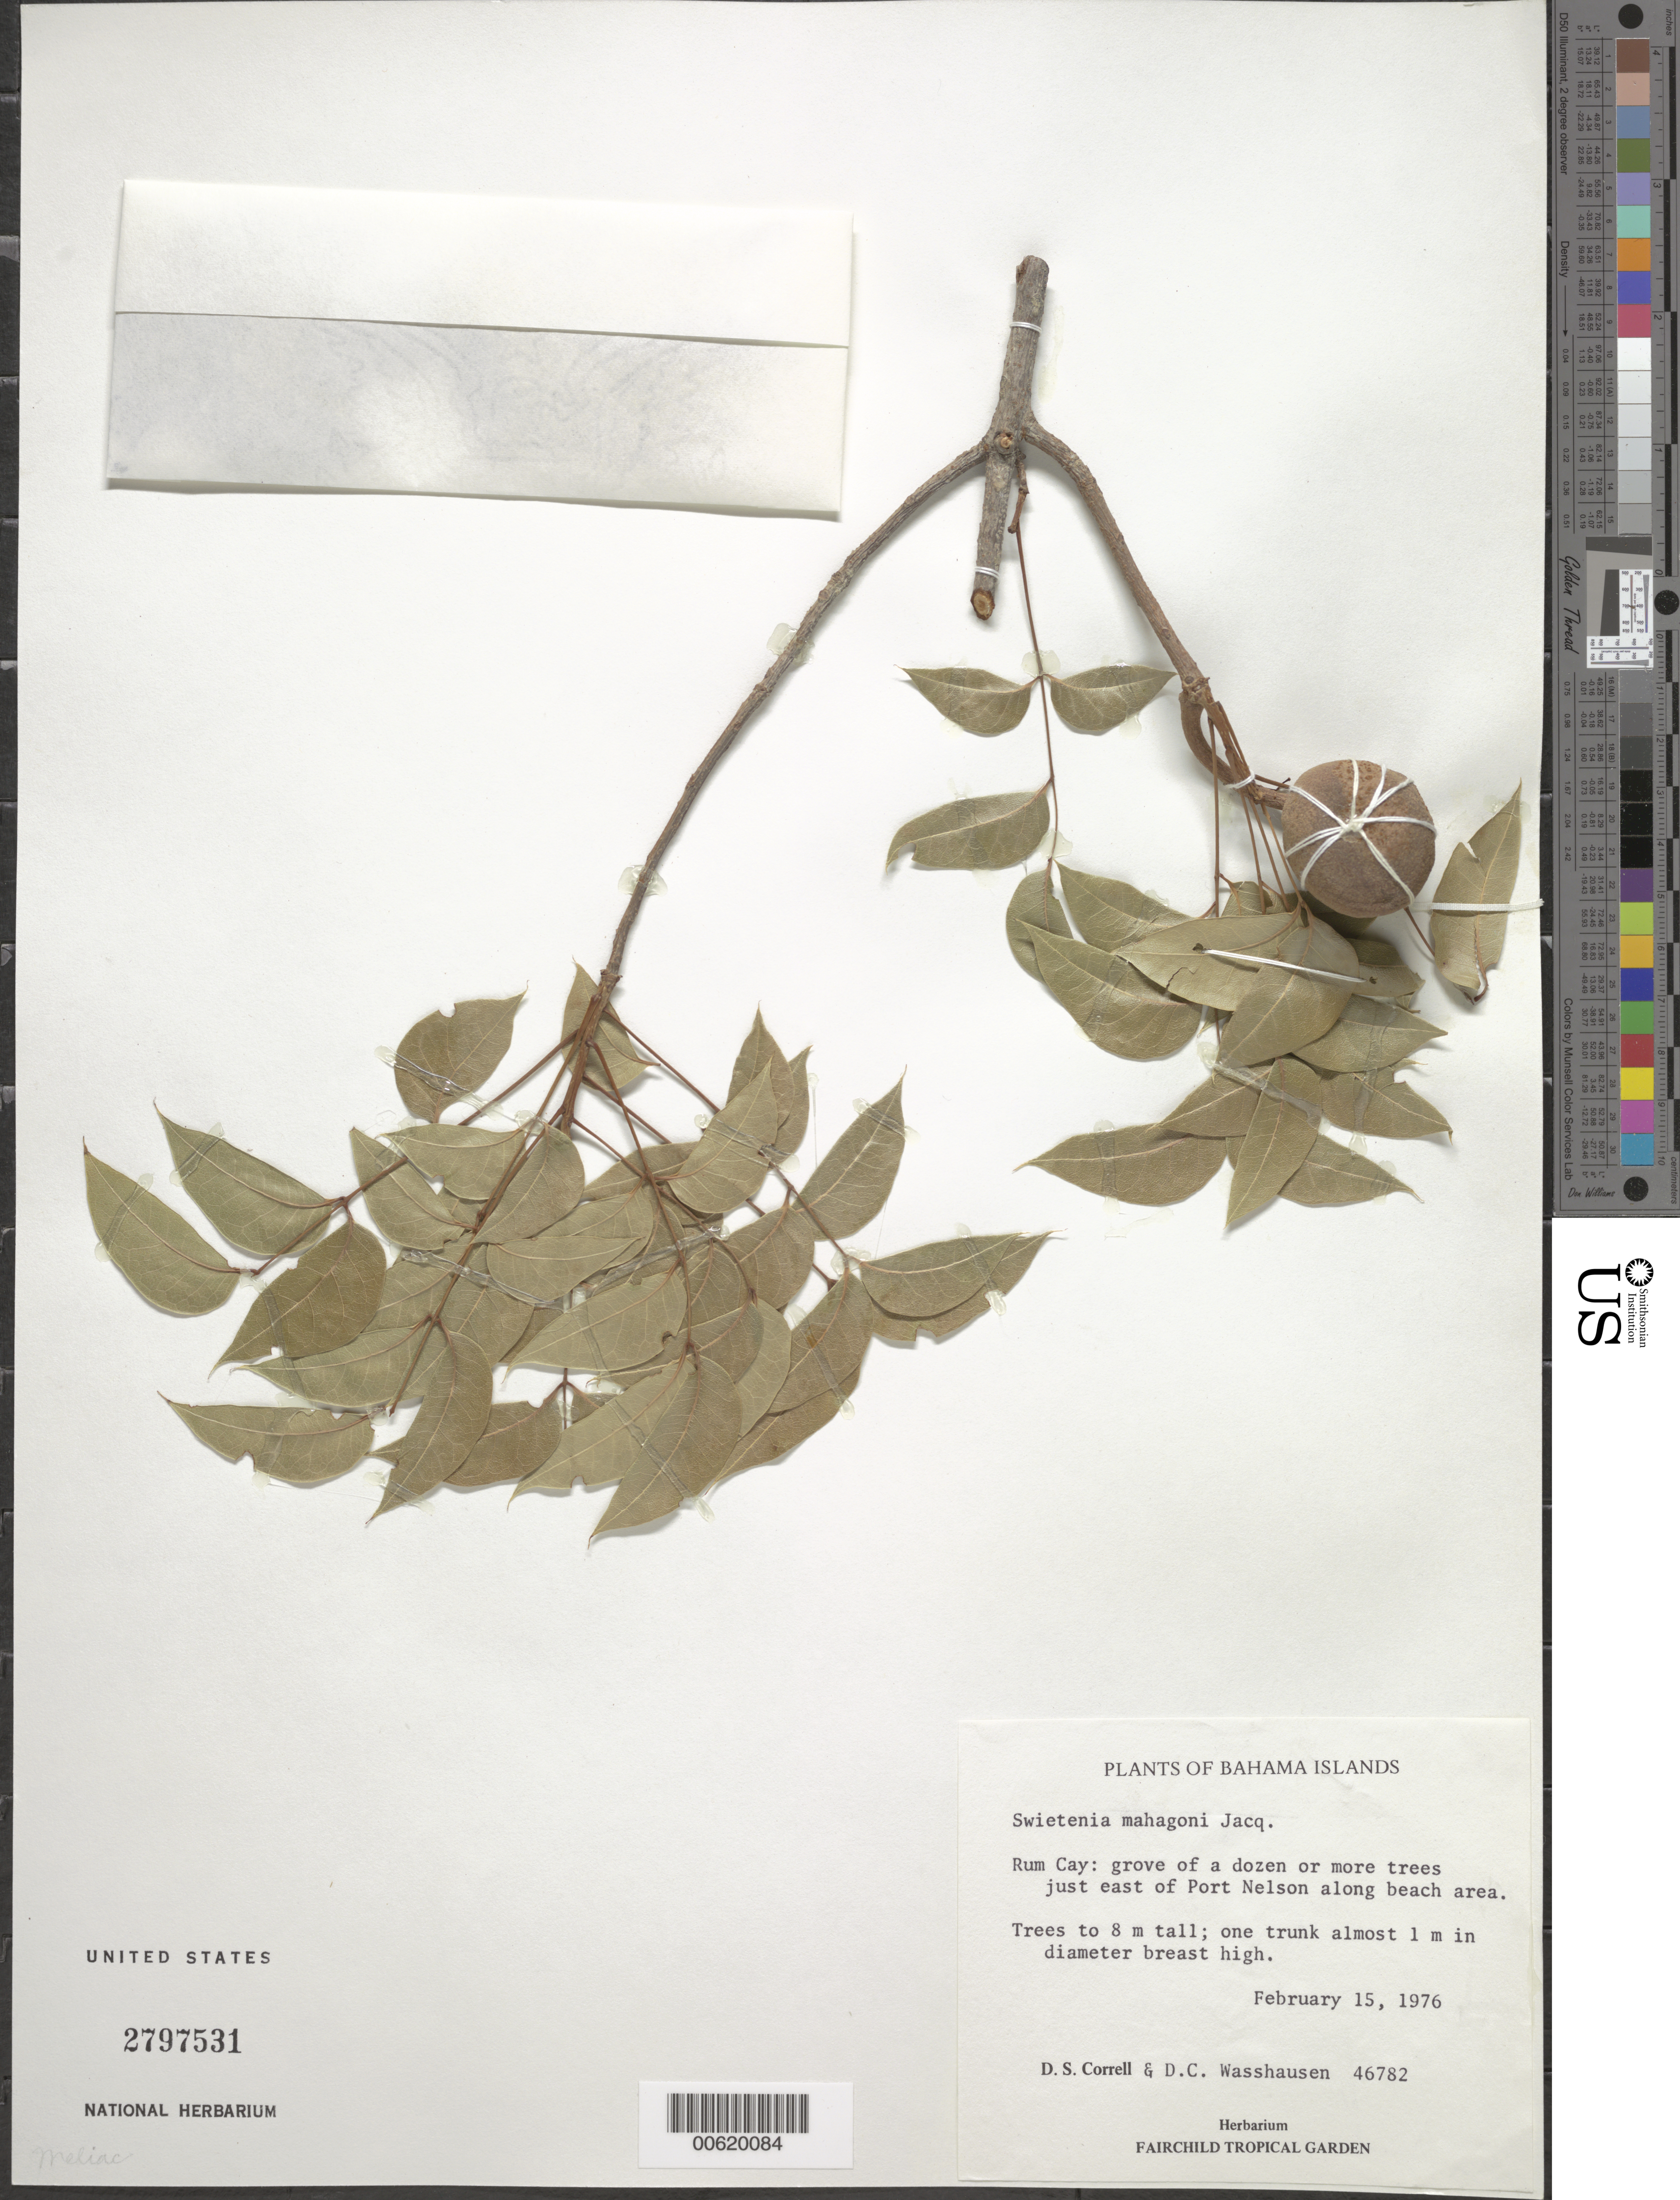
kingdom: Plantae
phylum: Tracheophyta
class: Magnoliopsida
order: Sapindales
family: Meliaceae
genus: Swietenia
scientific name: Swietenia mahagoni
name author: (L.) Jacq.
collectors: D. S. Correll & D. C. Wasshausen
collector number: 46782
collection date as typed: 15 Feb 1976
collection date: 1976-02-15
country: Bahamas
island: Rum Cay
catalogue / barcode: US 2797531